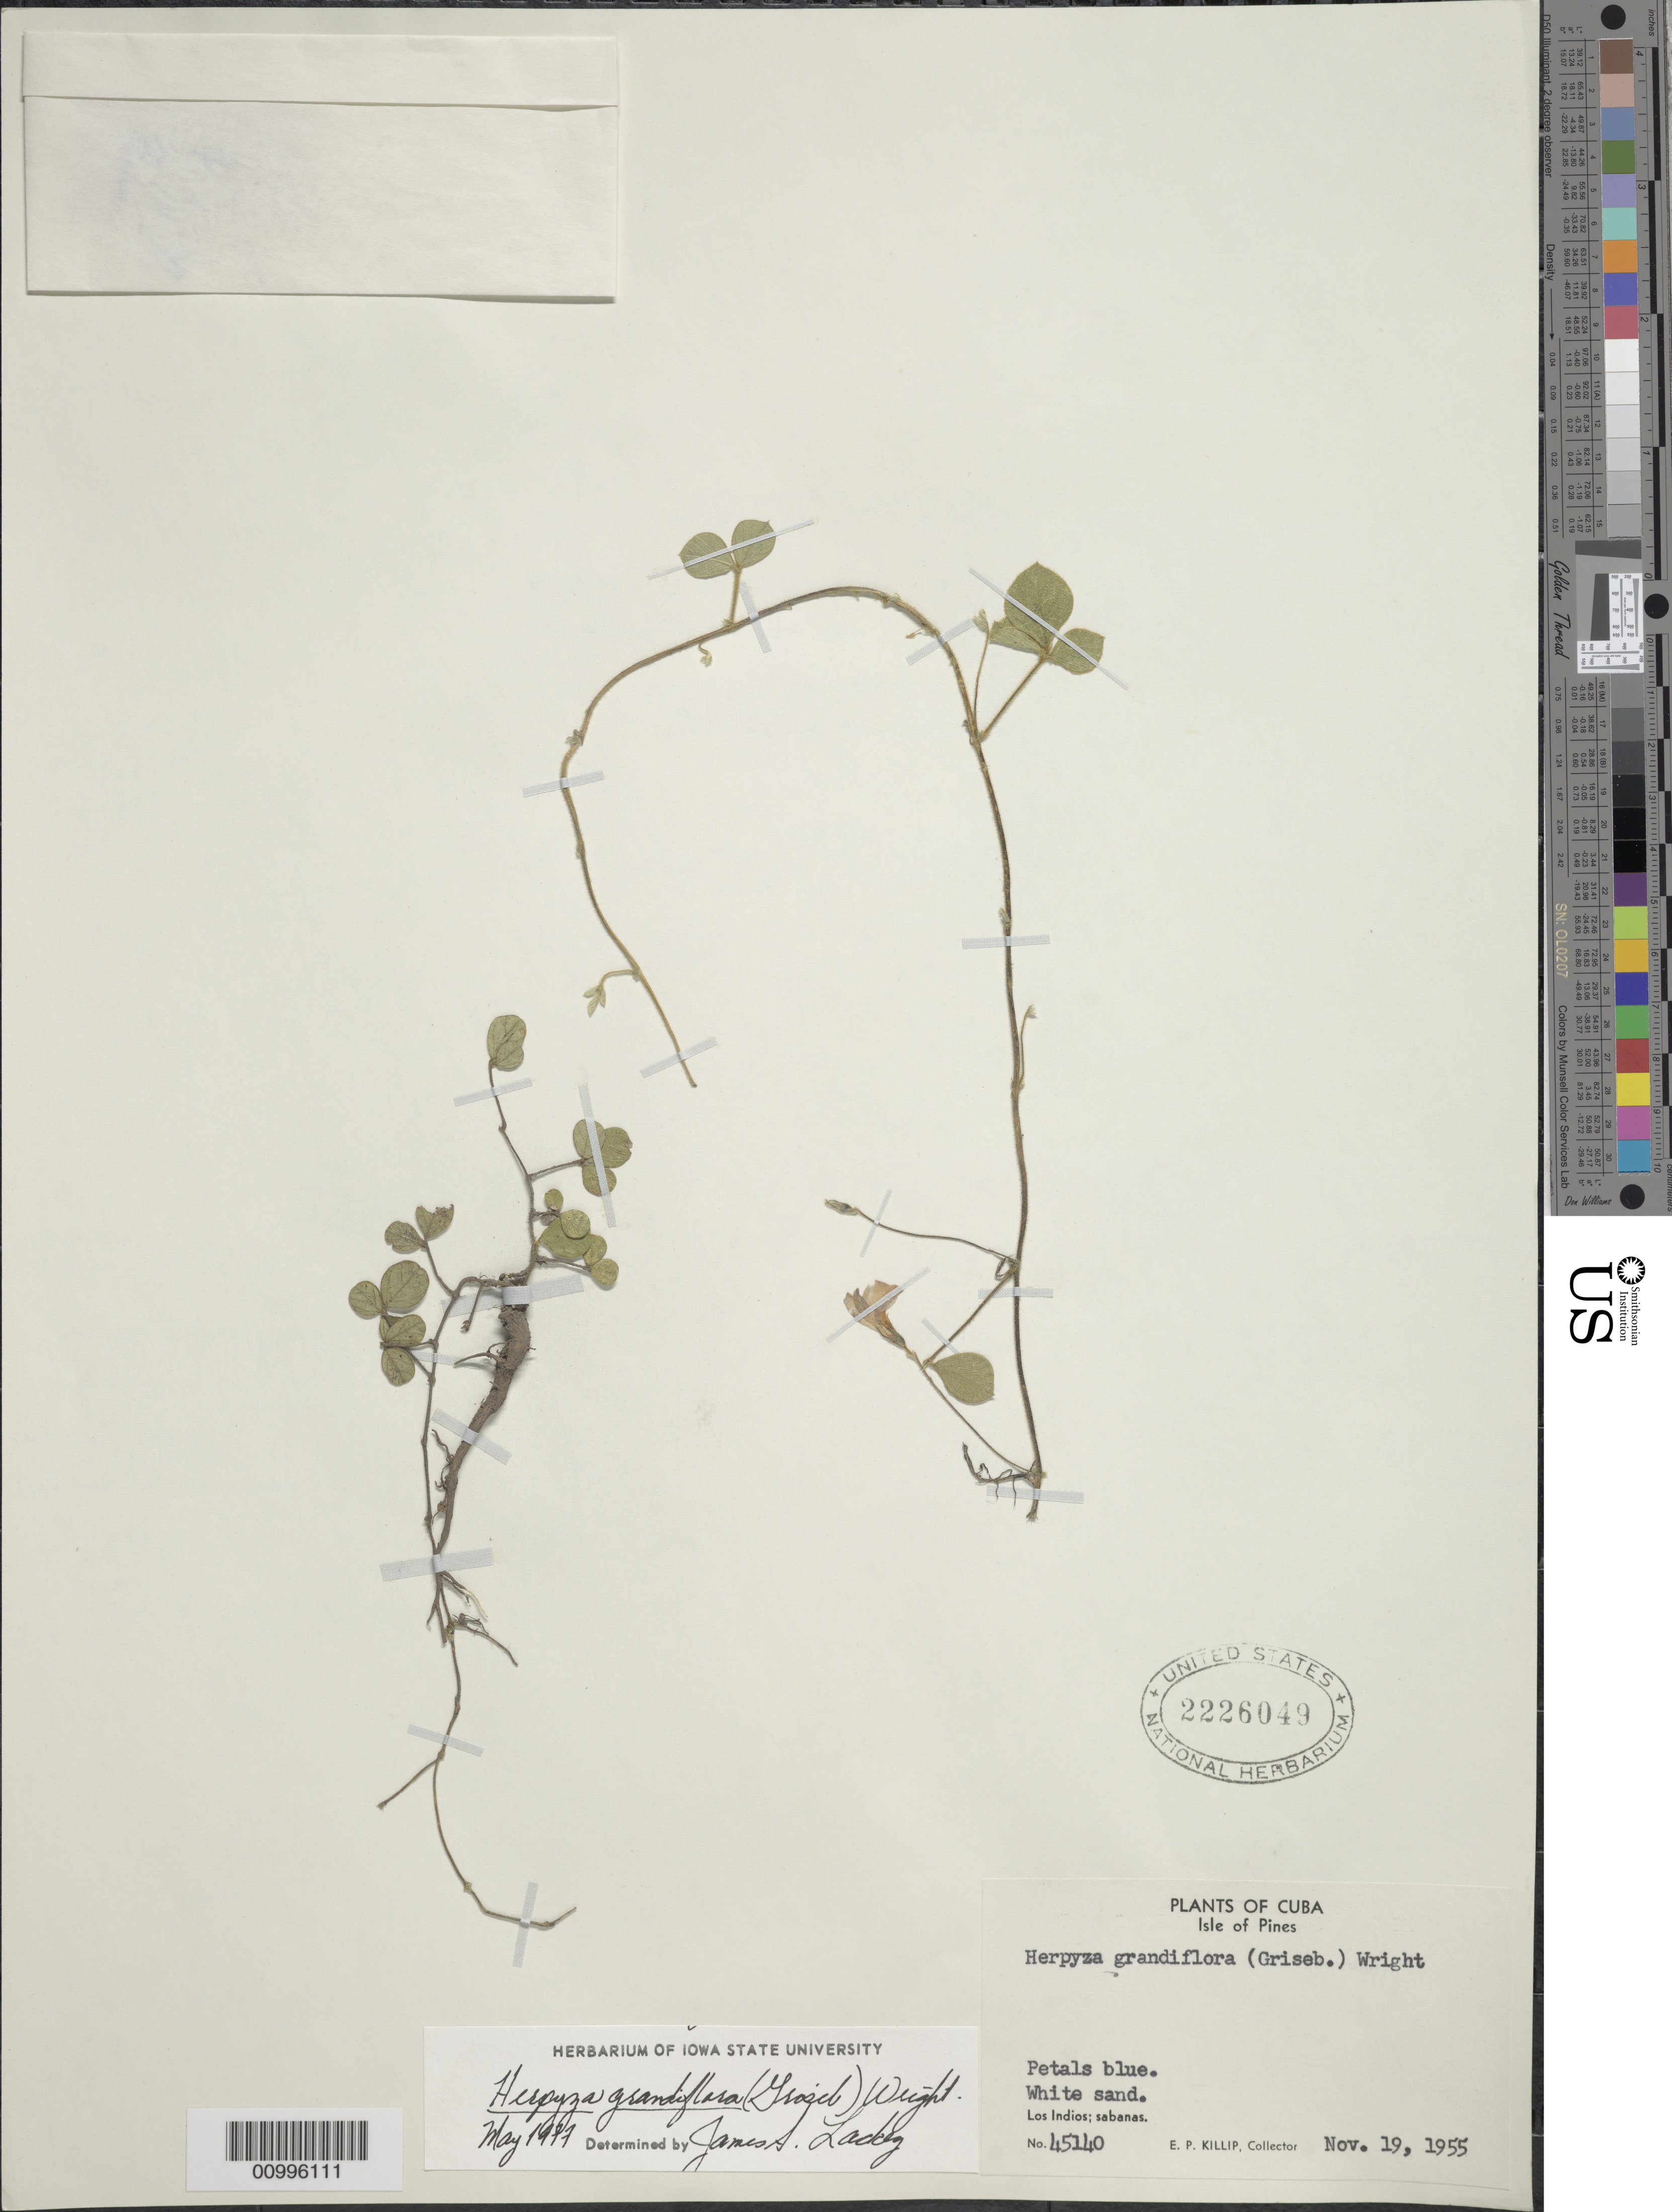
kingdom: Plantae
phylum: Tracheophyta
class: Magnoliopsida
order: Fabales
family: Fabaceae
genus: Herpyza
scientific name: Herpyza grandiflora var. grandiflora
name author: (Griseb.) C. Wright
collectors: E. P. Killip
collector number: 45140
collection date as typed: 19 Nov 1955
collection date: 1955-11-19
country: Cuba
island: Isla de la Juventud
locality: Isle of Pines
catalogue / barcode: US 2226049